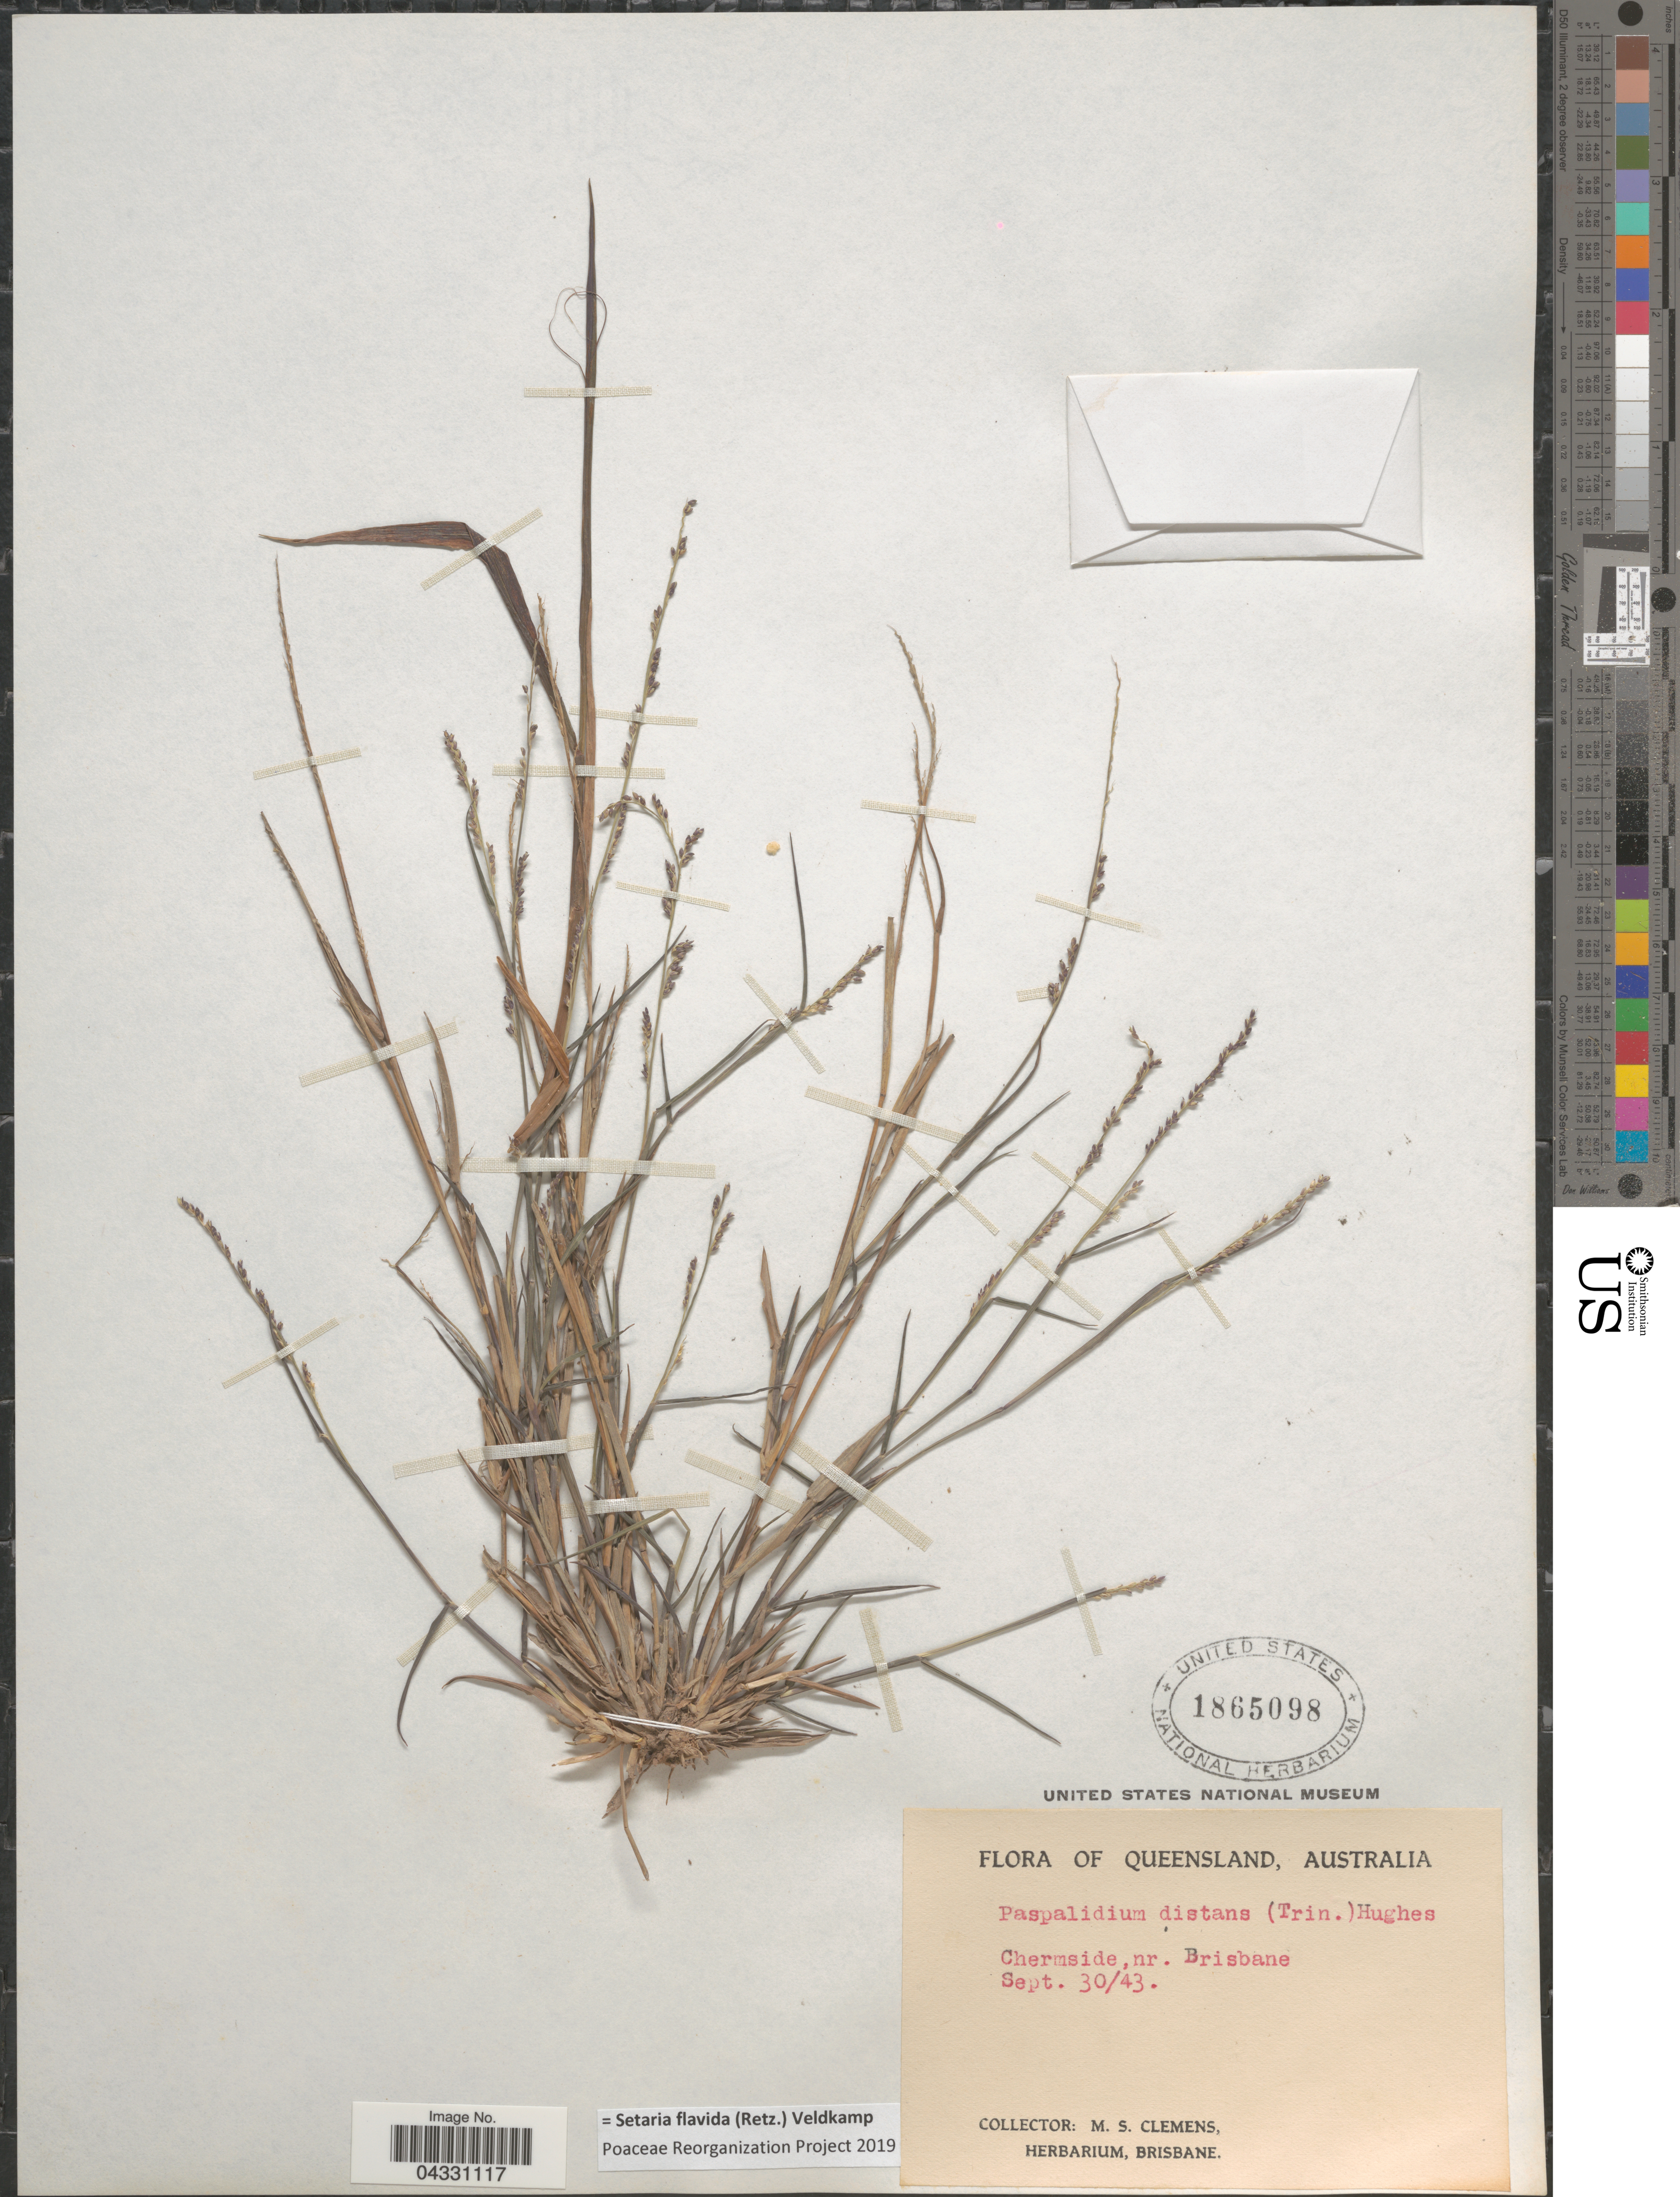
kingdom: Plantae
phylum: Tracheophyta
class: Liliopsida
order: Poales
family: Poaceae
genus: Setaria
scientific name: Setaria flavida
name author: (Retz.) Veldkamp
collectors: M. S. Clemens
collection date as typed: Transcribed d/m/y: 30/9/43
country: Australia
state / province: Queensland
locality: Chermside, nr. Brisbane.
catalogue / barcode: US 1865098